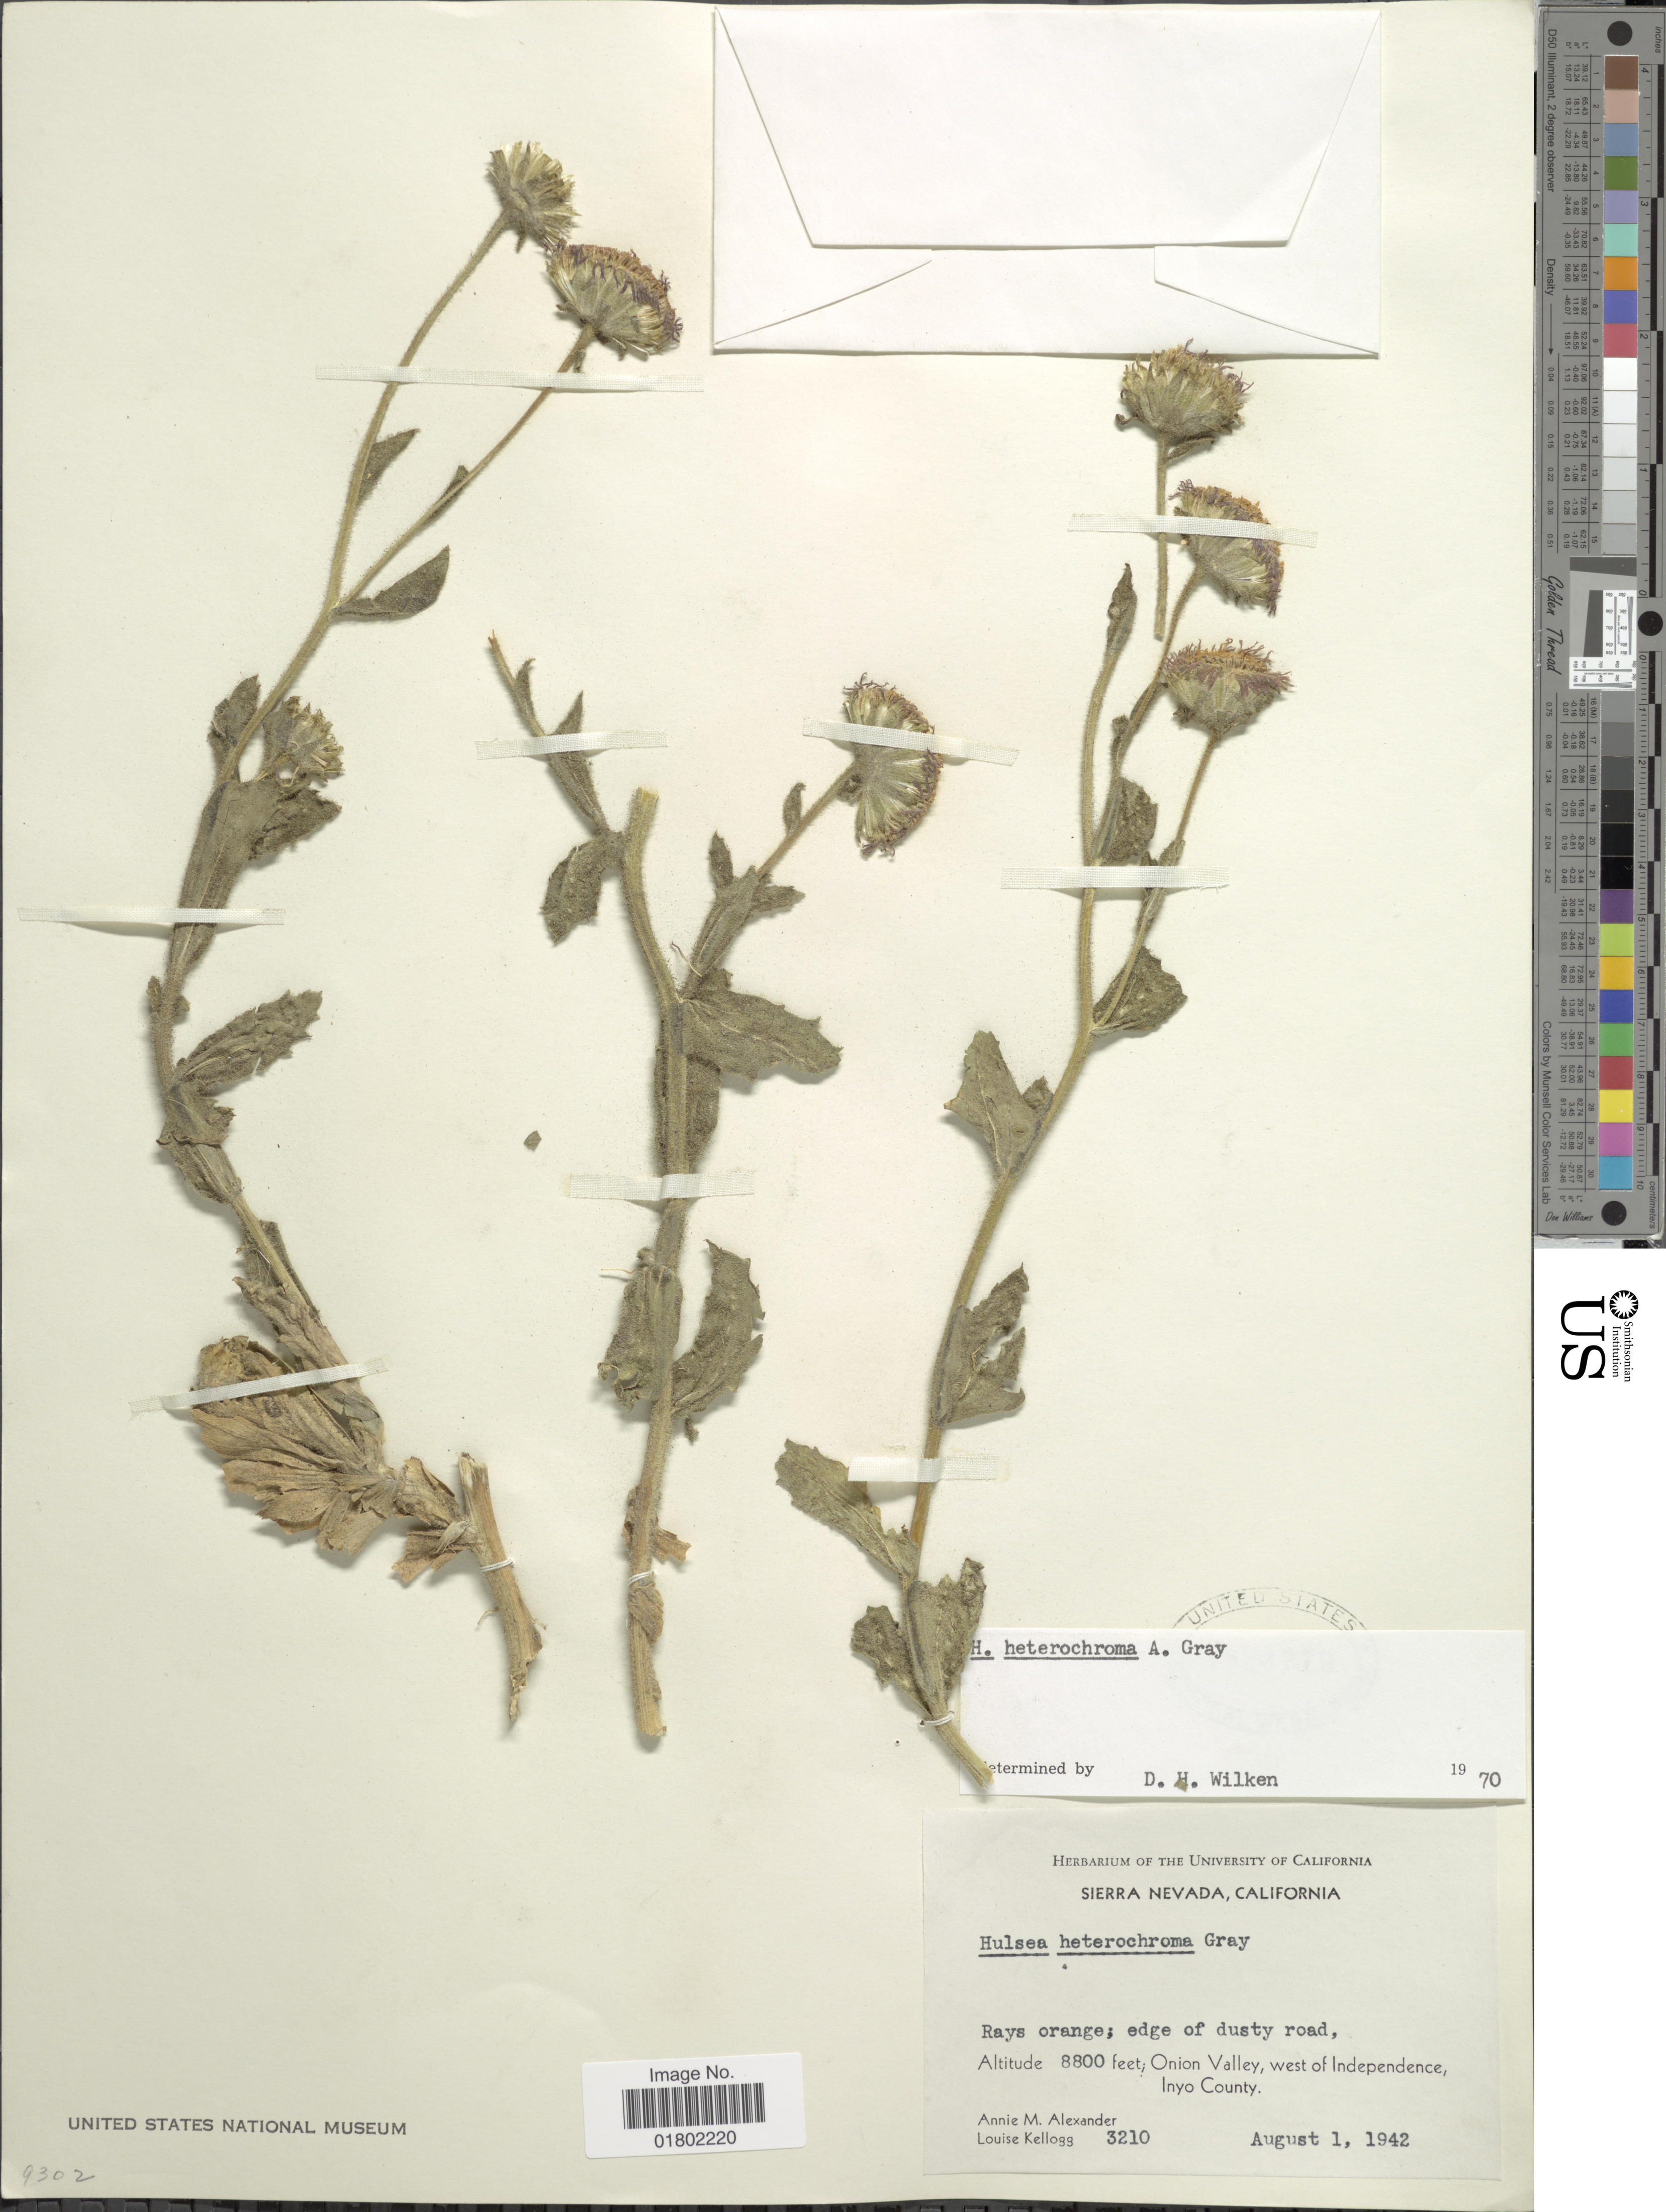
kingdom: Plantae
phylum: Tracheophyta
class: Magnoliopsida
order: Asterales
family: Asteraceae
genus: Hulsea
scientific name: Hulsea heterochroma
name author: A. Gray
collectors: A. M. Alexander & L. Kellogg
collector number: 3210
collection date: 1942-08-01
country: United States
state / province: California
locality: Sierra Nevada, Rays orange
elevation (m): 2682